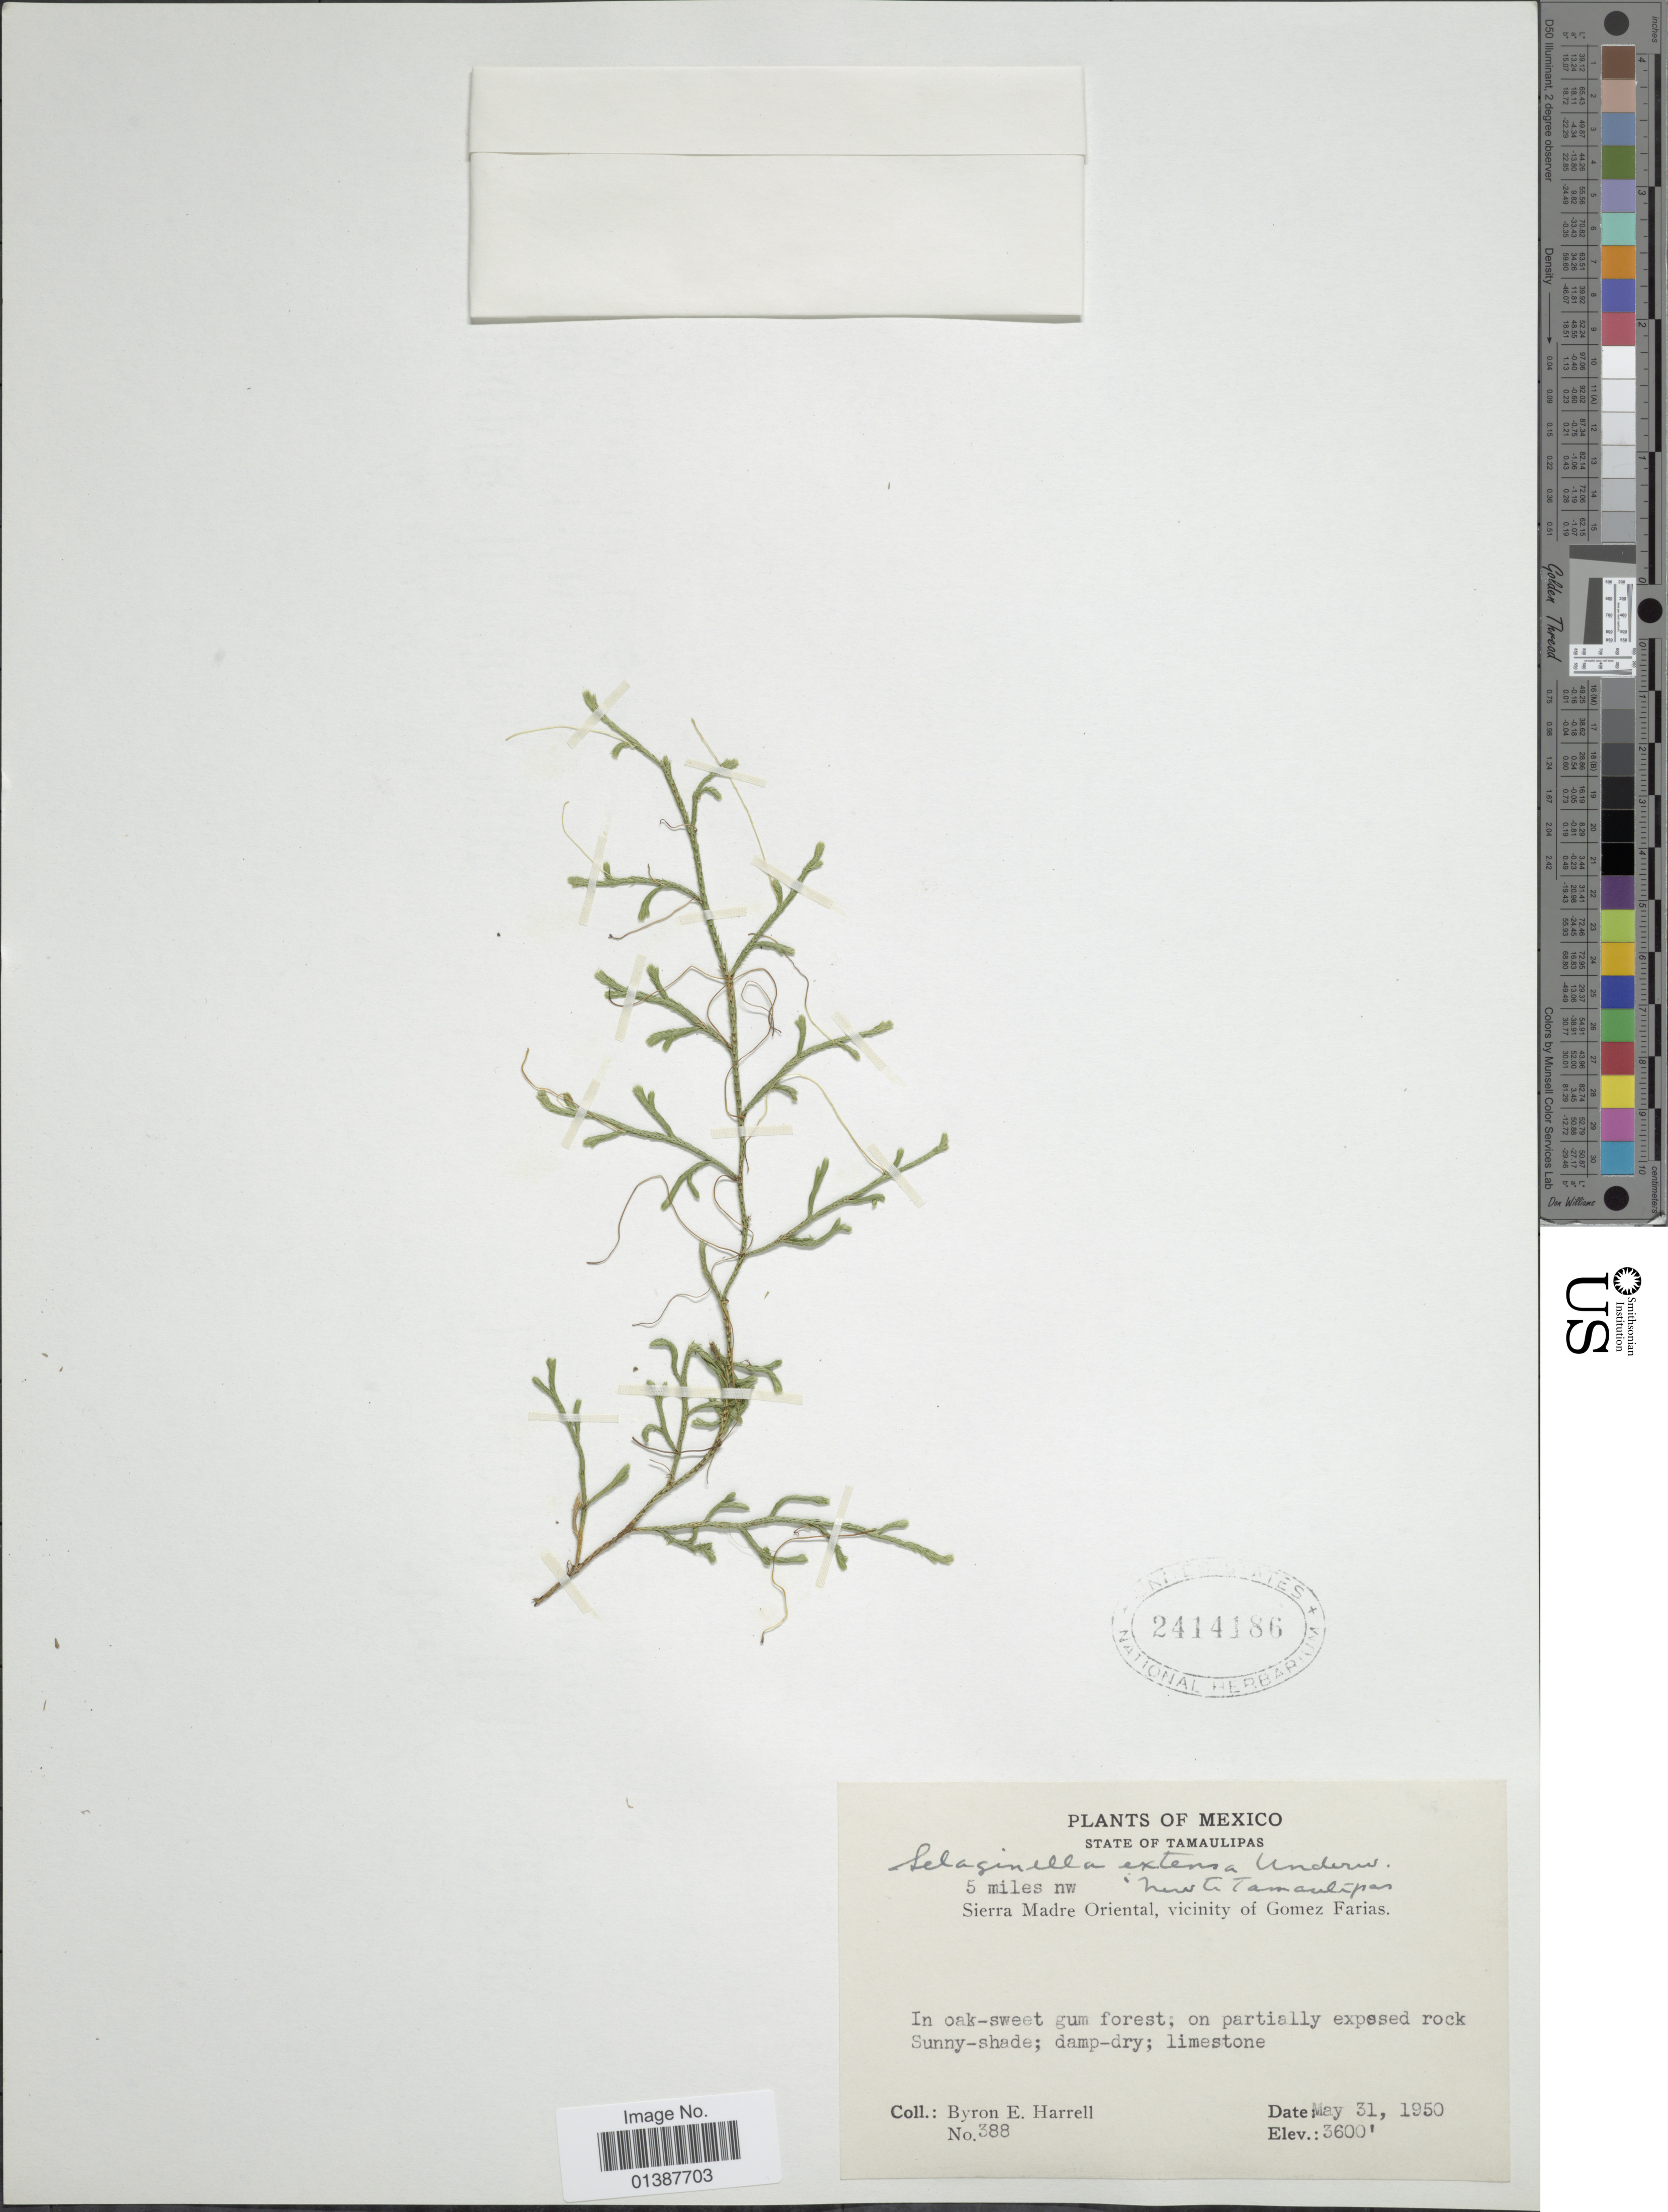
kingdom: Plantae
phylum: Tracheophyta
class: Lycopodiopsida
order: Selaginellales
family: Selaginellaceae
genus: Selaginella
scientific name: Selaginella extensa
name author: Underw.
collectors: B. Harrell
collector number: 388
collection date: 1950-05-31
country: Mexico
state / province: Tamaulipas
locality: State of Tamaulipas,Sierra Madre Oriental,vicinity of Gomez Farias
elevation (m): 1097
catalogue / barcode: US 2414186